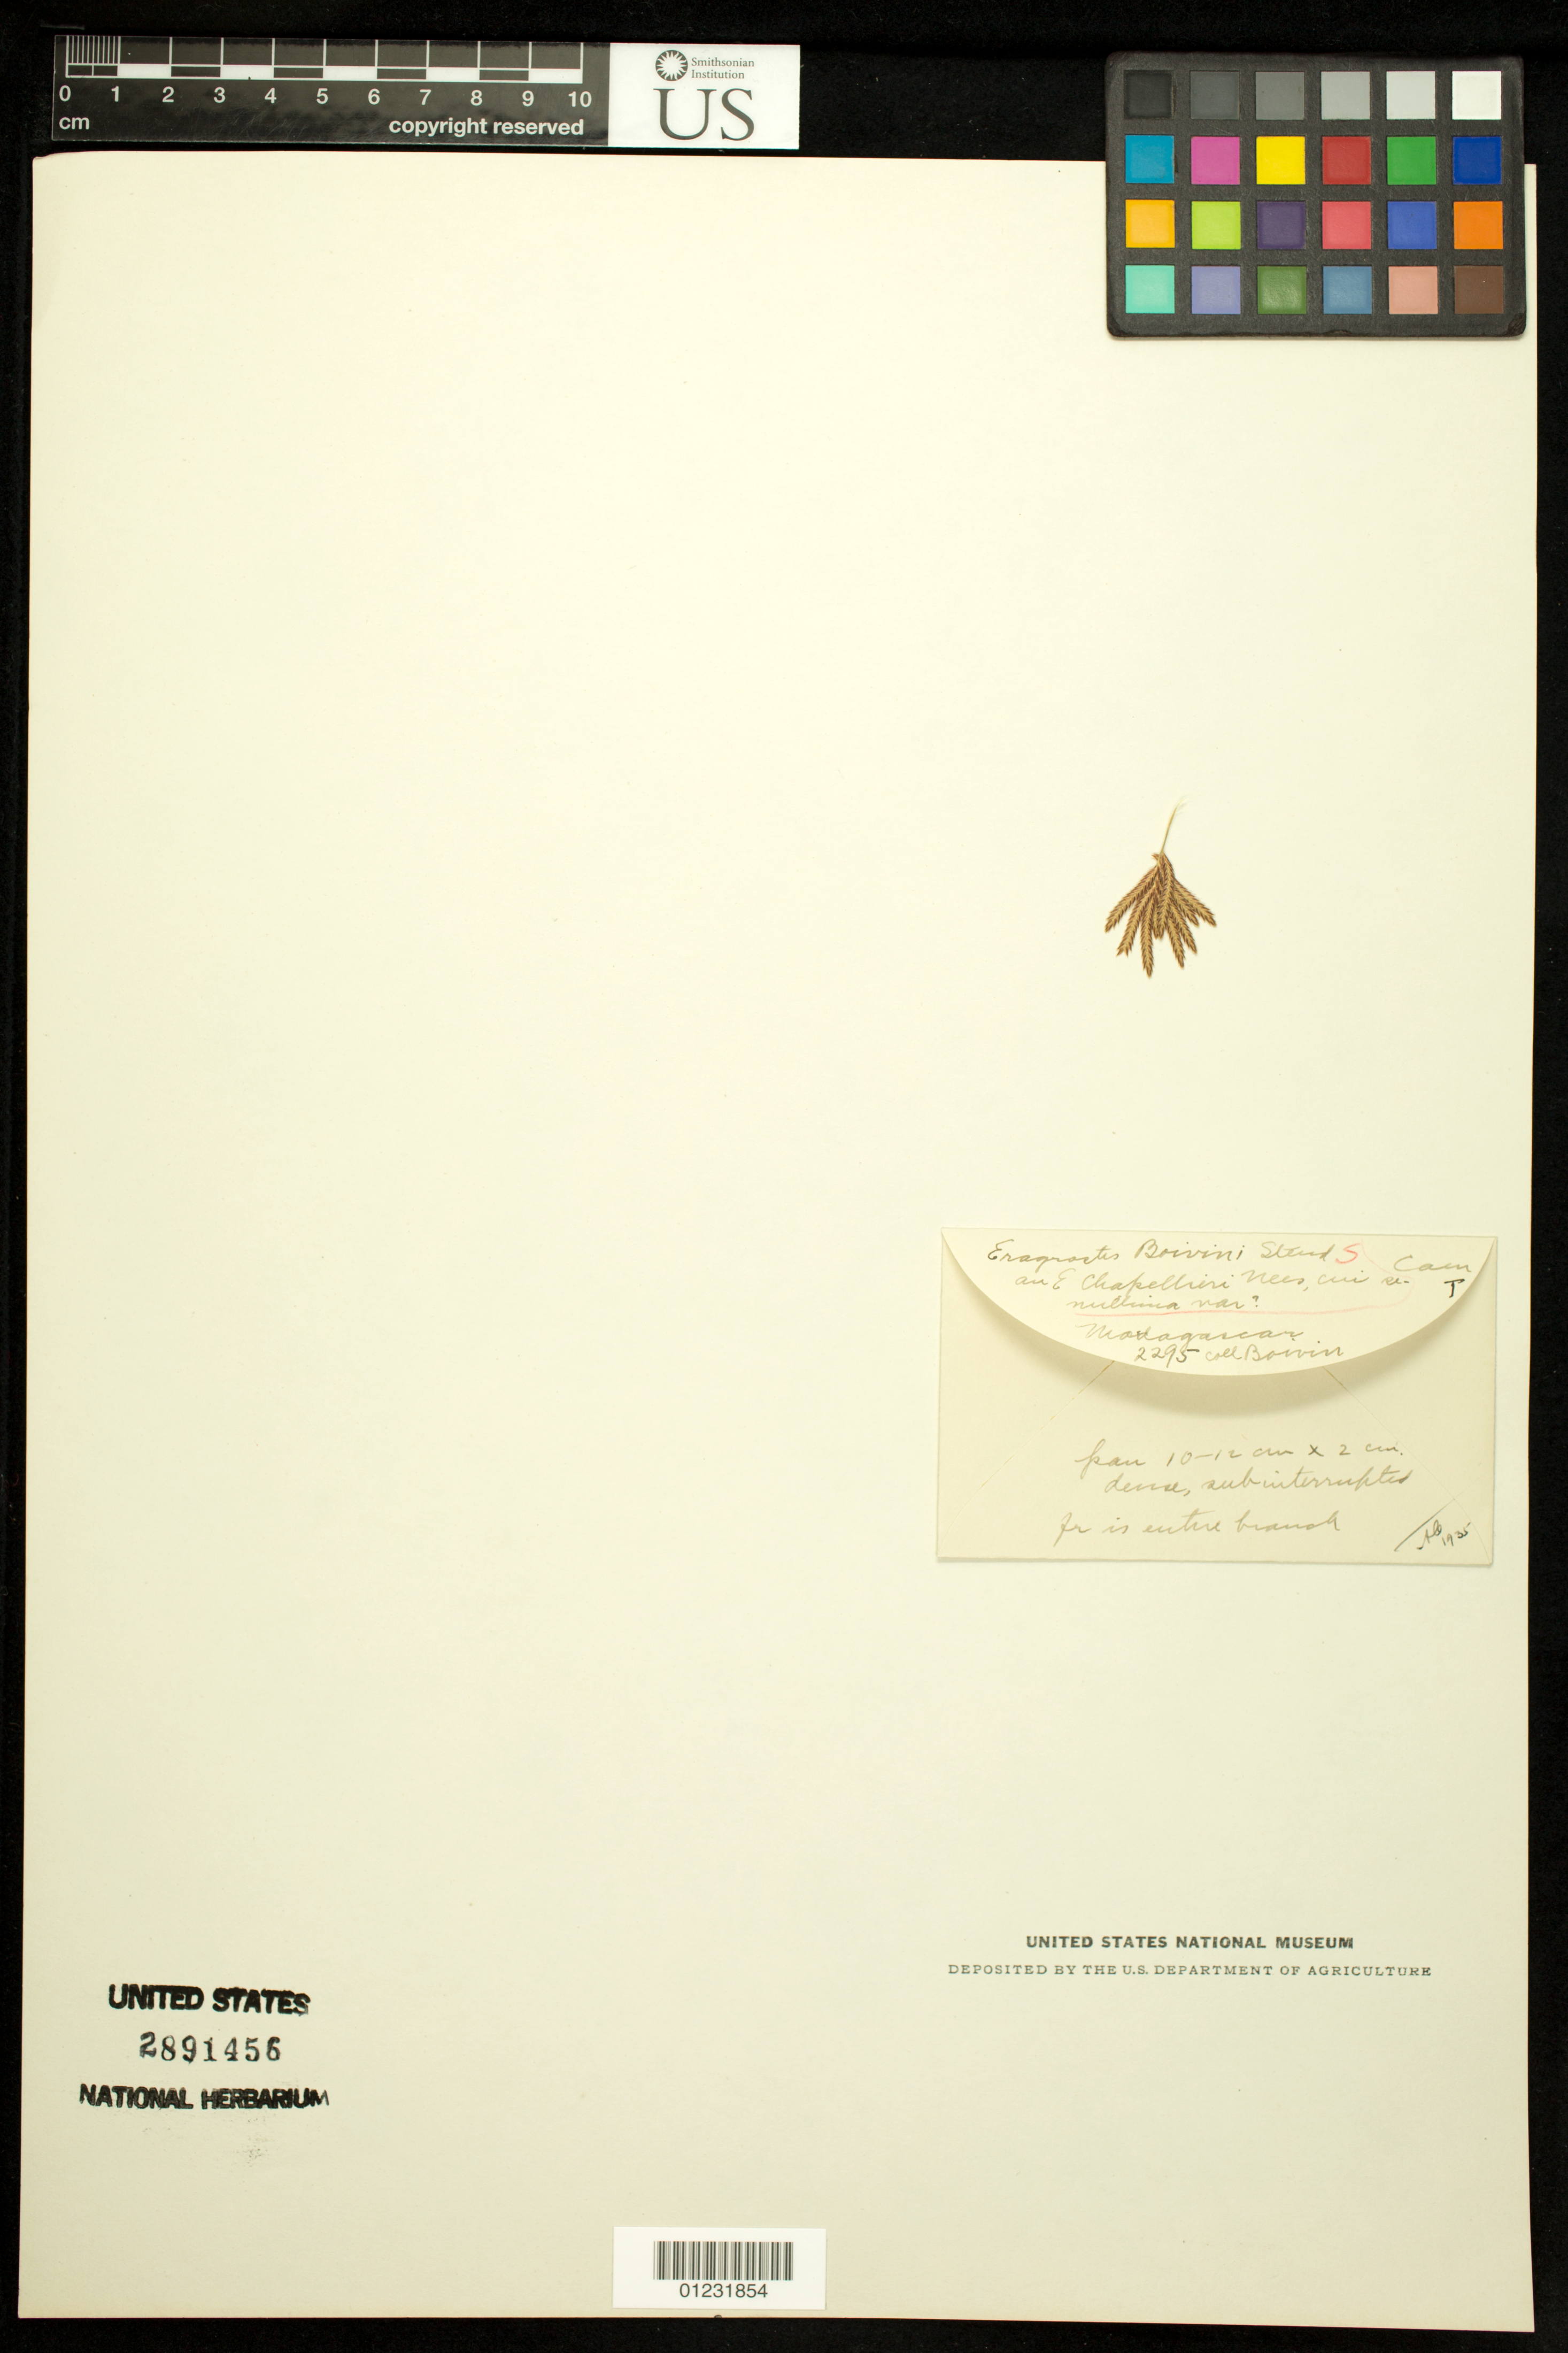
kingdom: Plantae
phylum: Tracheophyta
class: Liliopsida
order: Poales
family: Poaceae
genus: Eragrostis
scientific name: Eragrostis boivinii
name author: Steud.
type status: Type Collection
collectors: L. H. Boivin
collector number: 2295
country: Madagascar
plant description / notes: Fragmentary material of type specimen.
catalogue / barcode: US 2891456